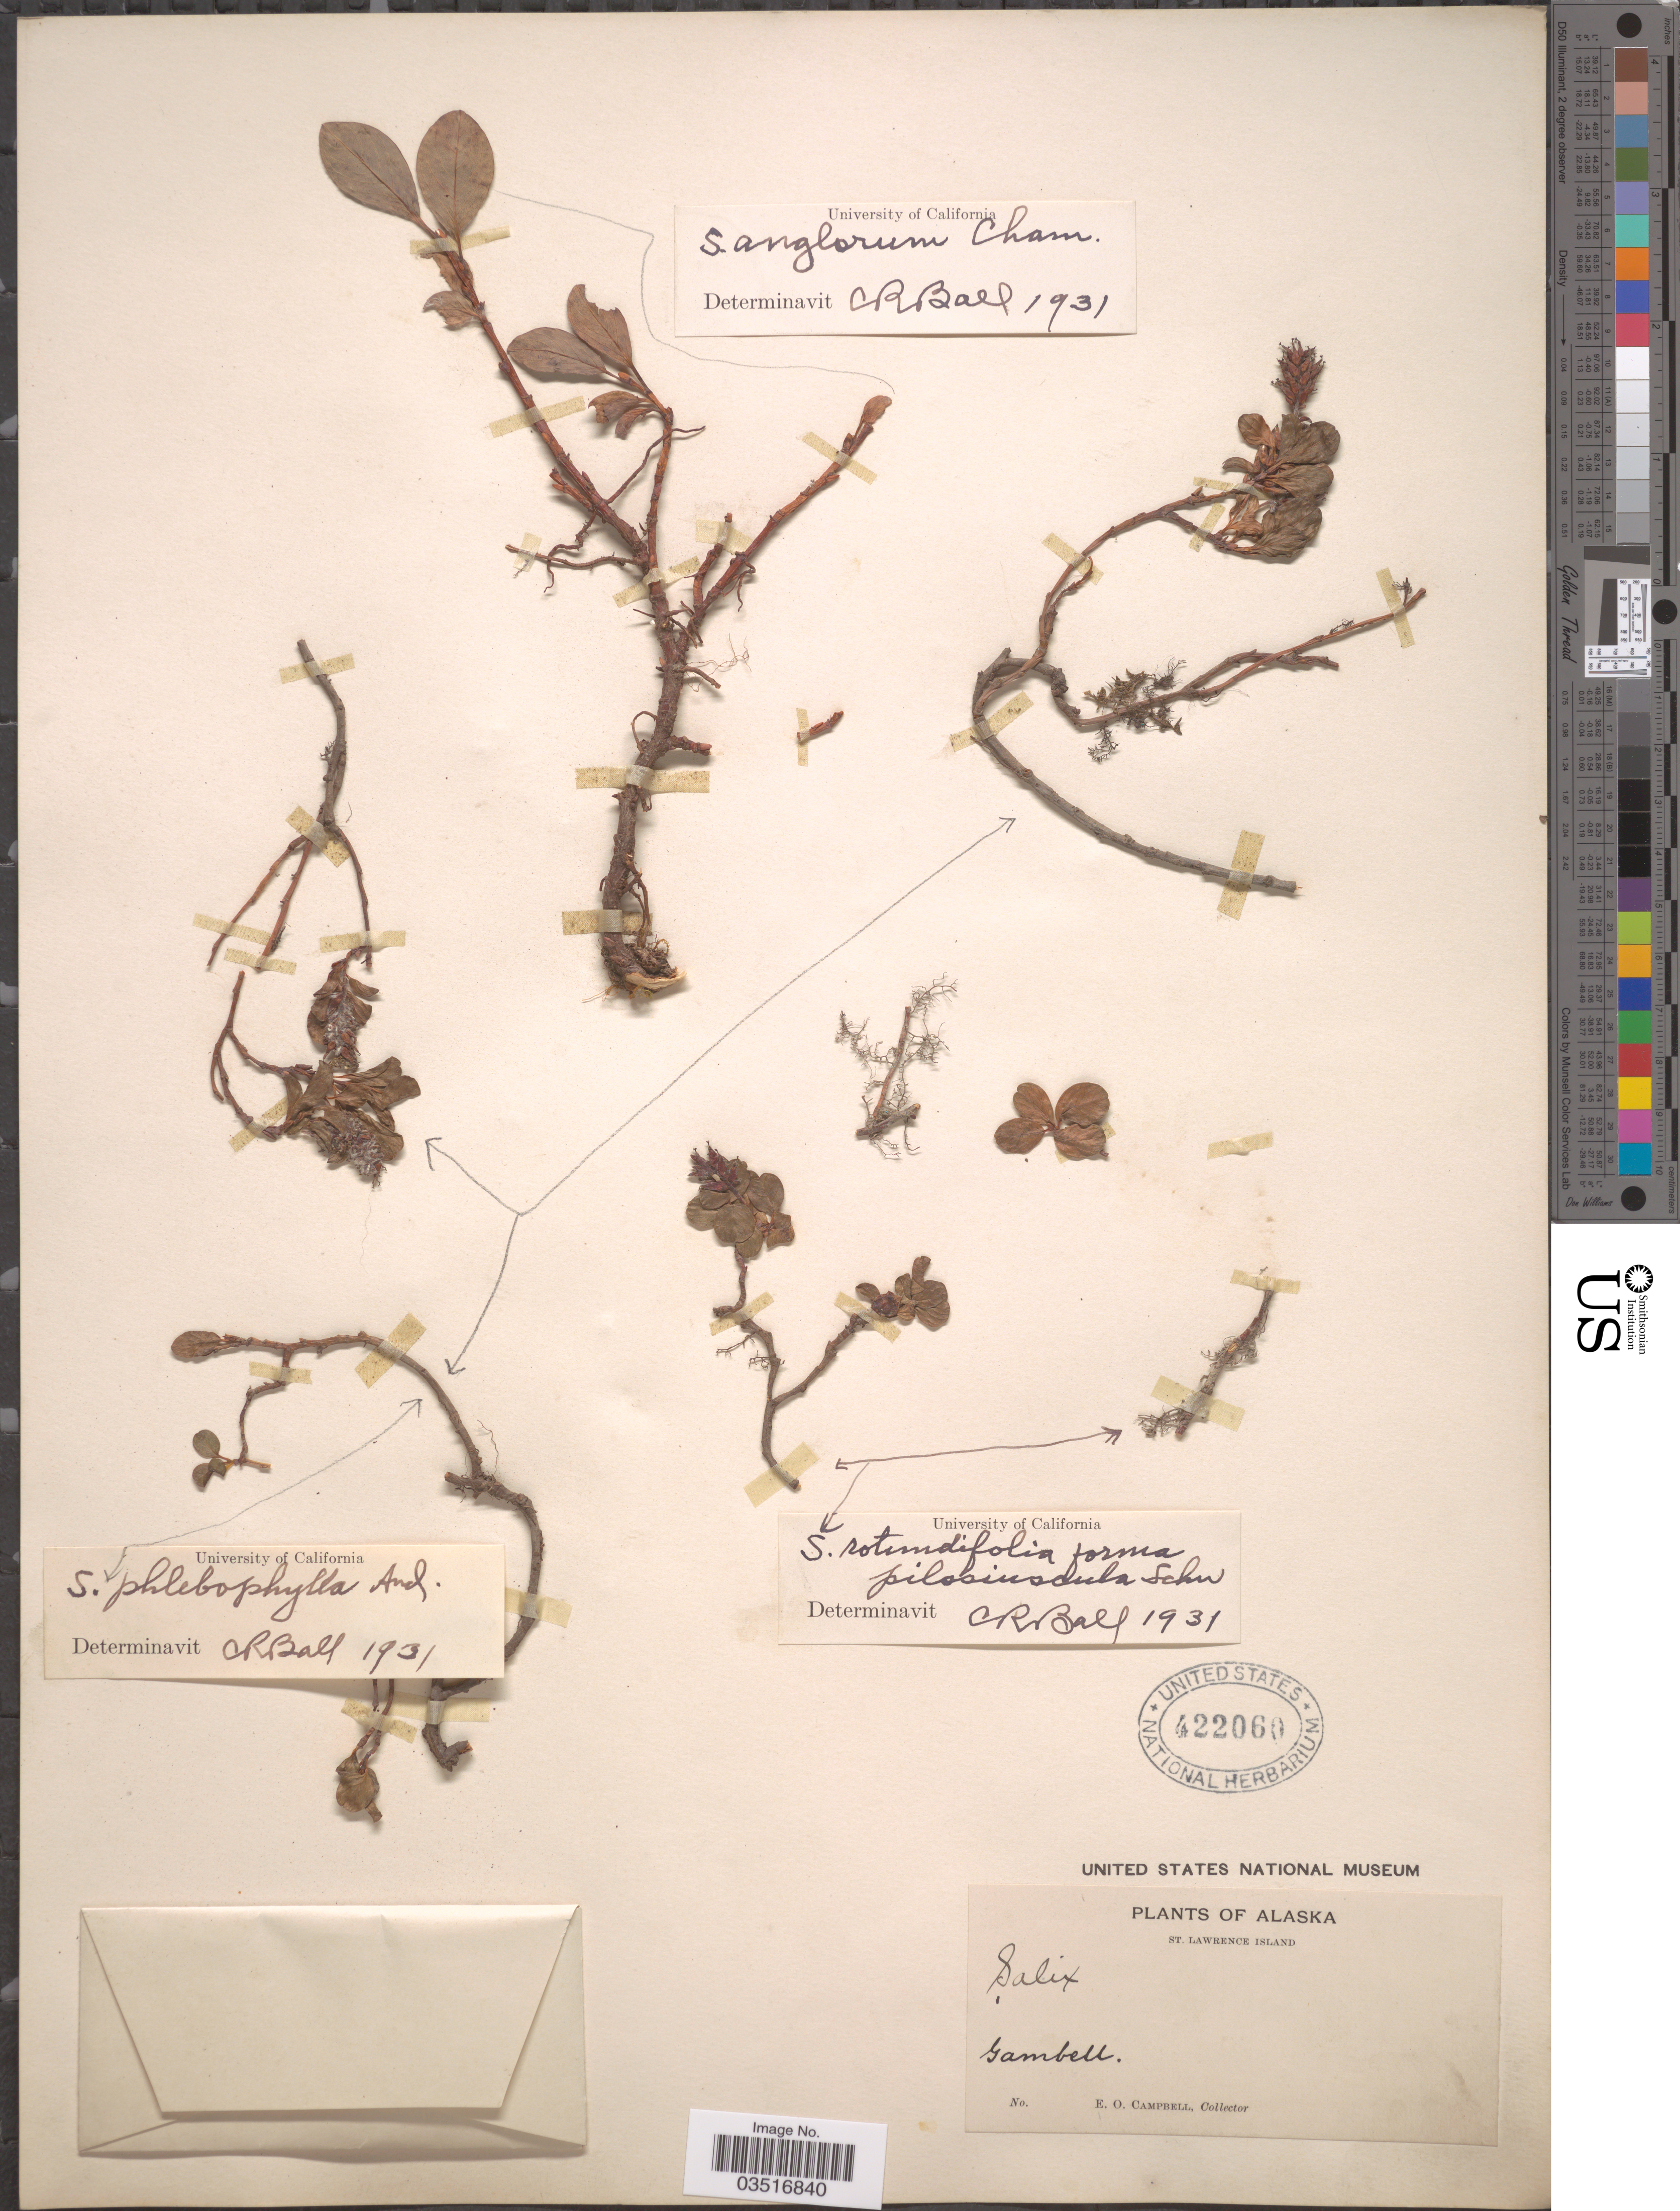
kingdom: Plantae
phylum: Tracheophyta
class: Magnoliopsida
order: Malpighiales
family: Salicaceae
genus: Salix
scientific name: Salix rotundifolia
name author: Trautv.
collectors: E. Campbell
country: United States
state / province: Alaska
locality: St. Lawrence Island. Gambell.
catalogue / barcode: US 422060